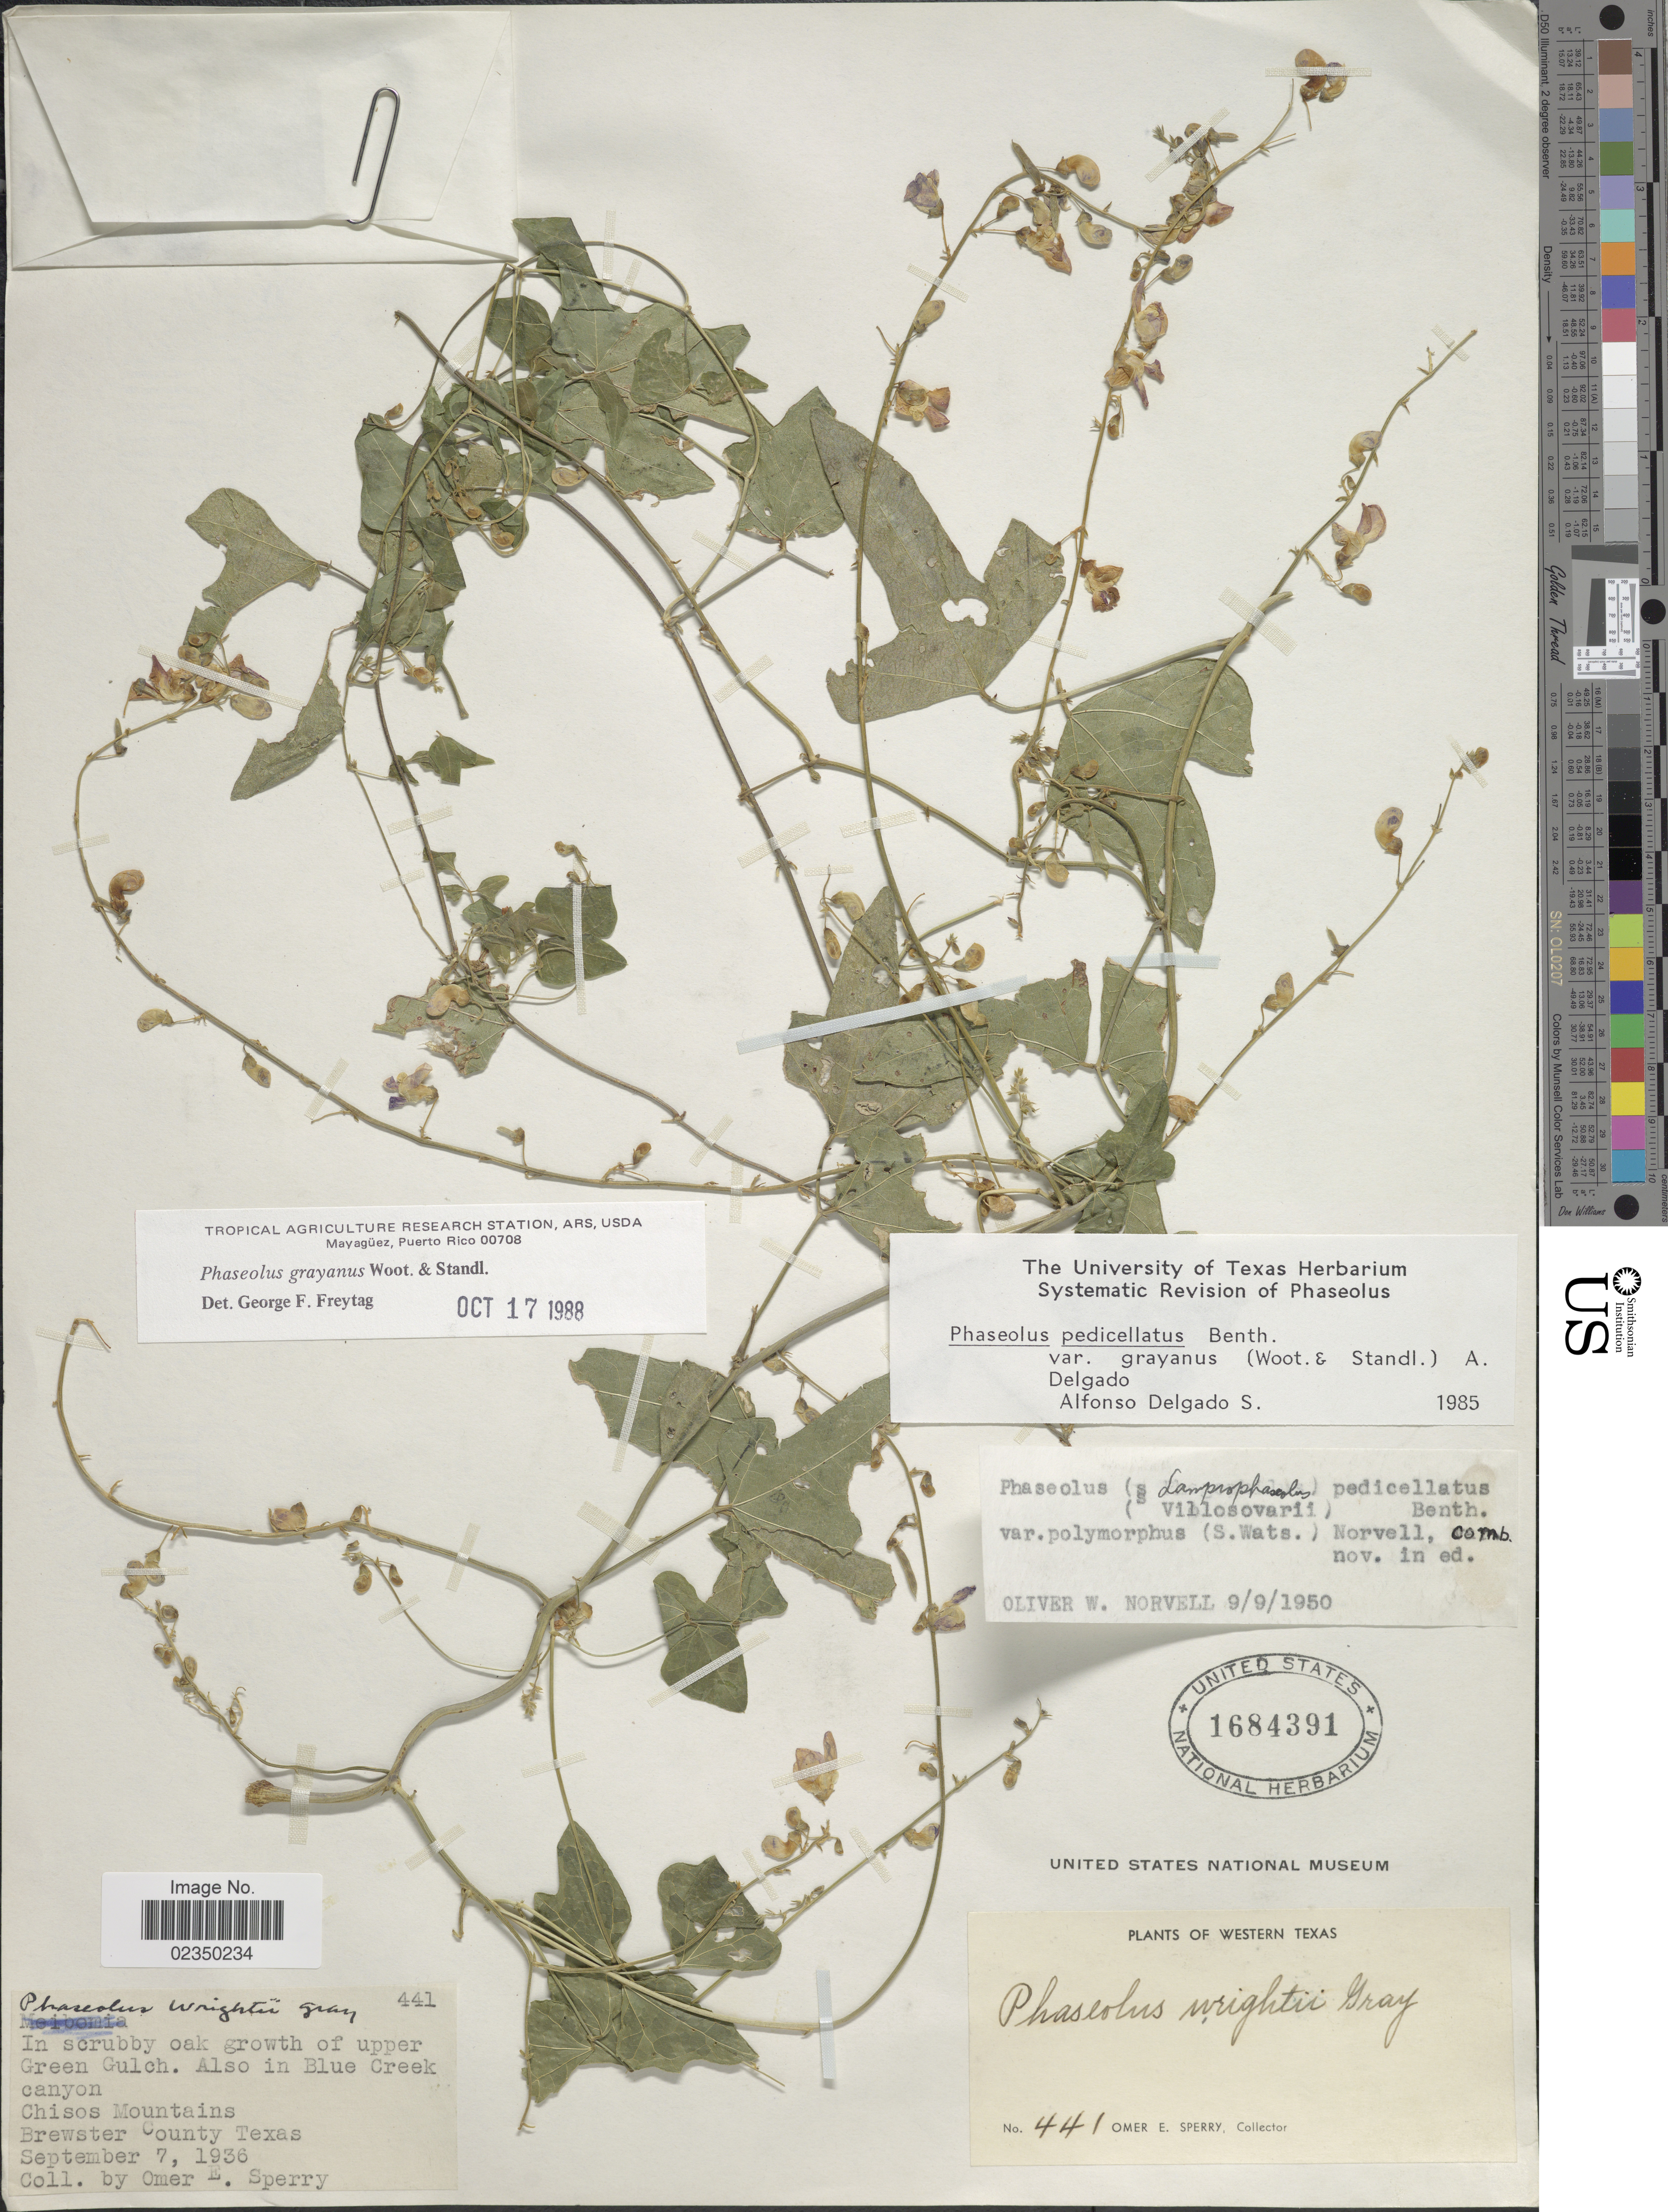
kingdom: Plantae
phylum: Tracheophyta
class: Magnoliopsida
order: Fabales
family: Fabaceae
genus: Phaseolus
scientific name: Phaseolus grayanus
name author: Wooton & Standl.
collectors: O. E. Sperry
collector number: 441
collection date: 1936-09-07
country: United States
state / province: Texas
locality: Western Texas, upper Green Gulch, also in Blue Creek Canyon, Chisos Mountains, Brewster County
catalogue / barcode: US 1684391